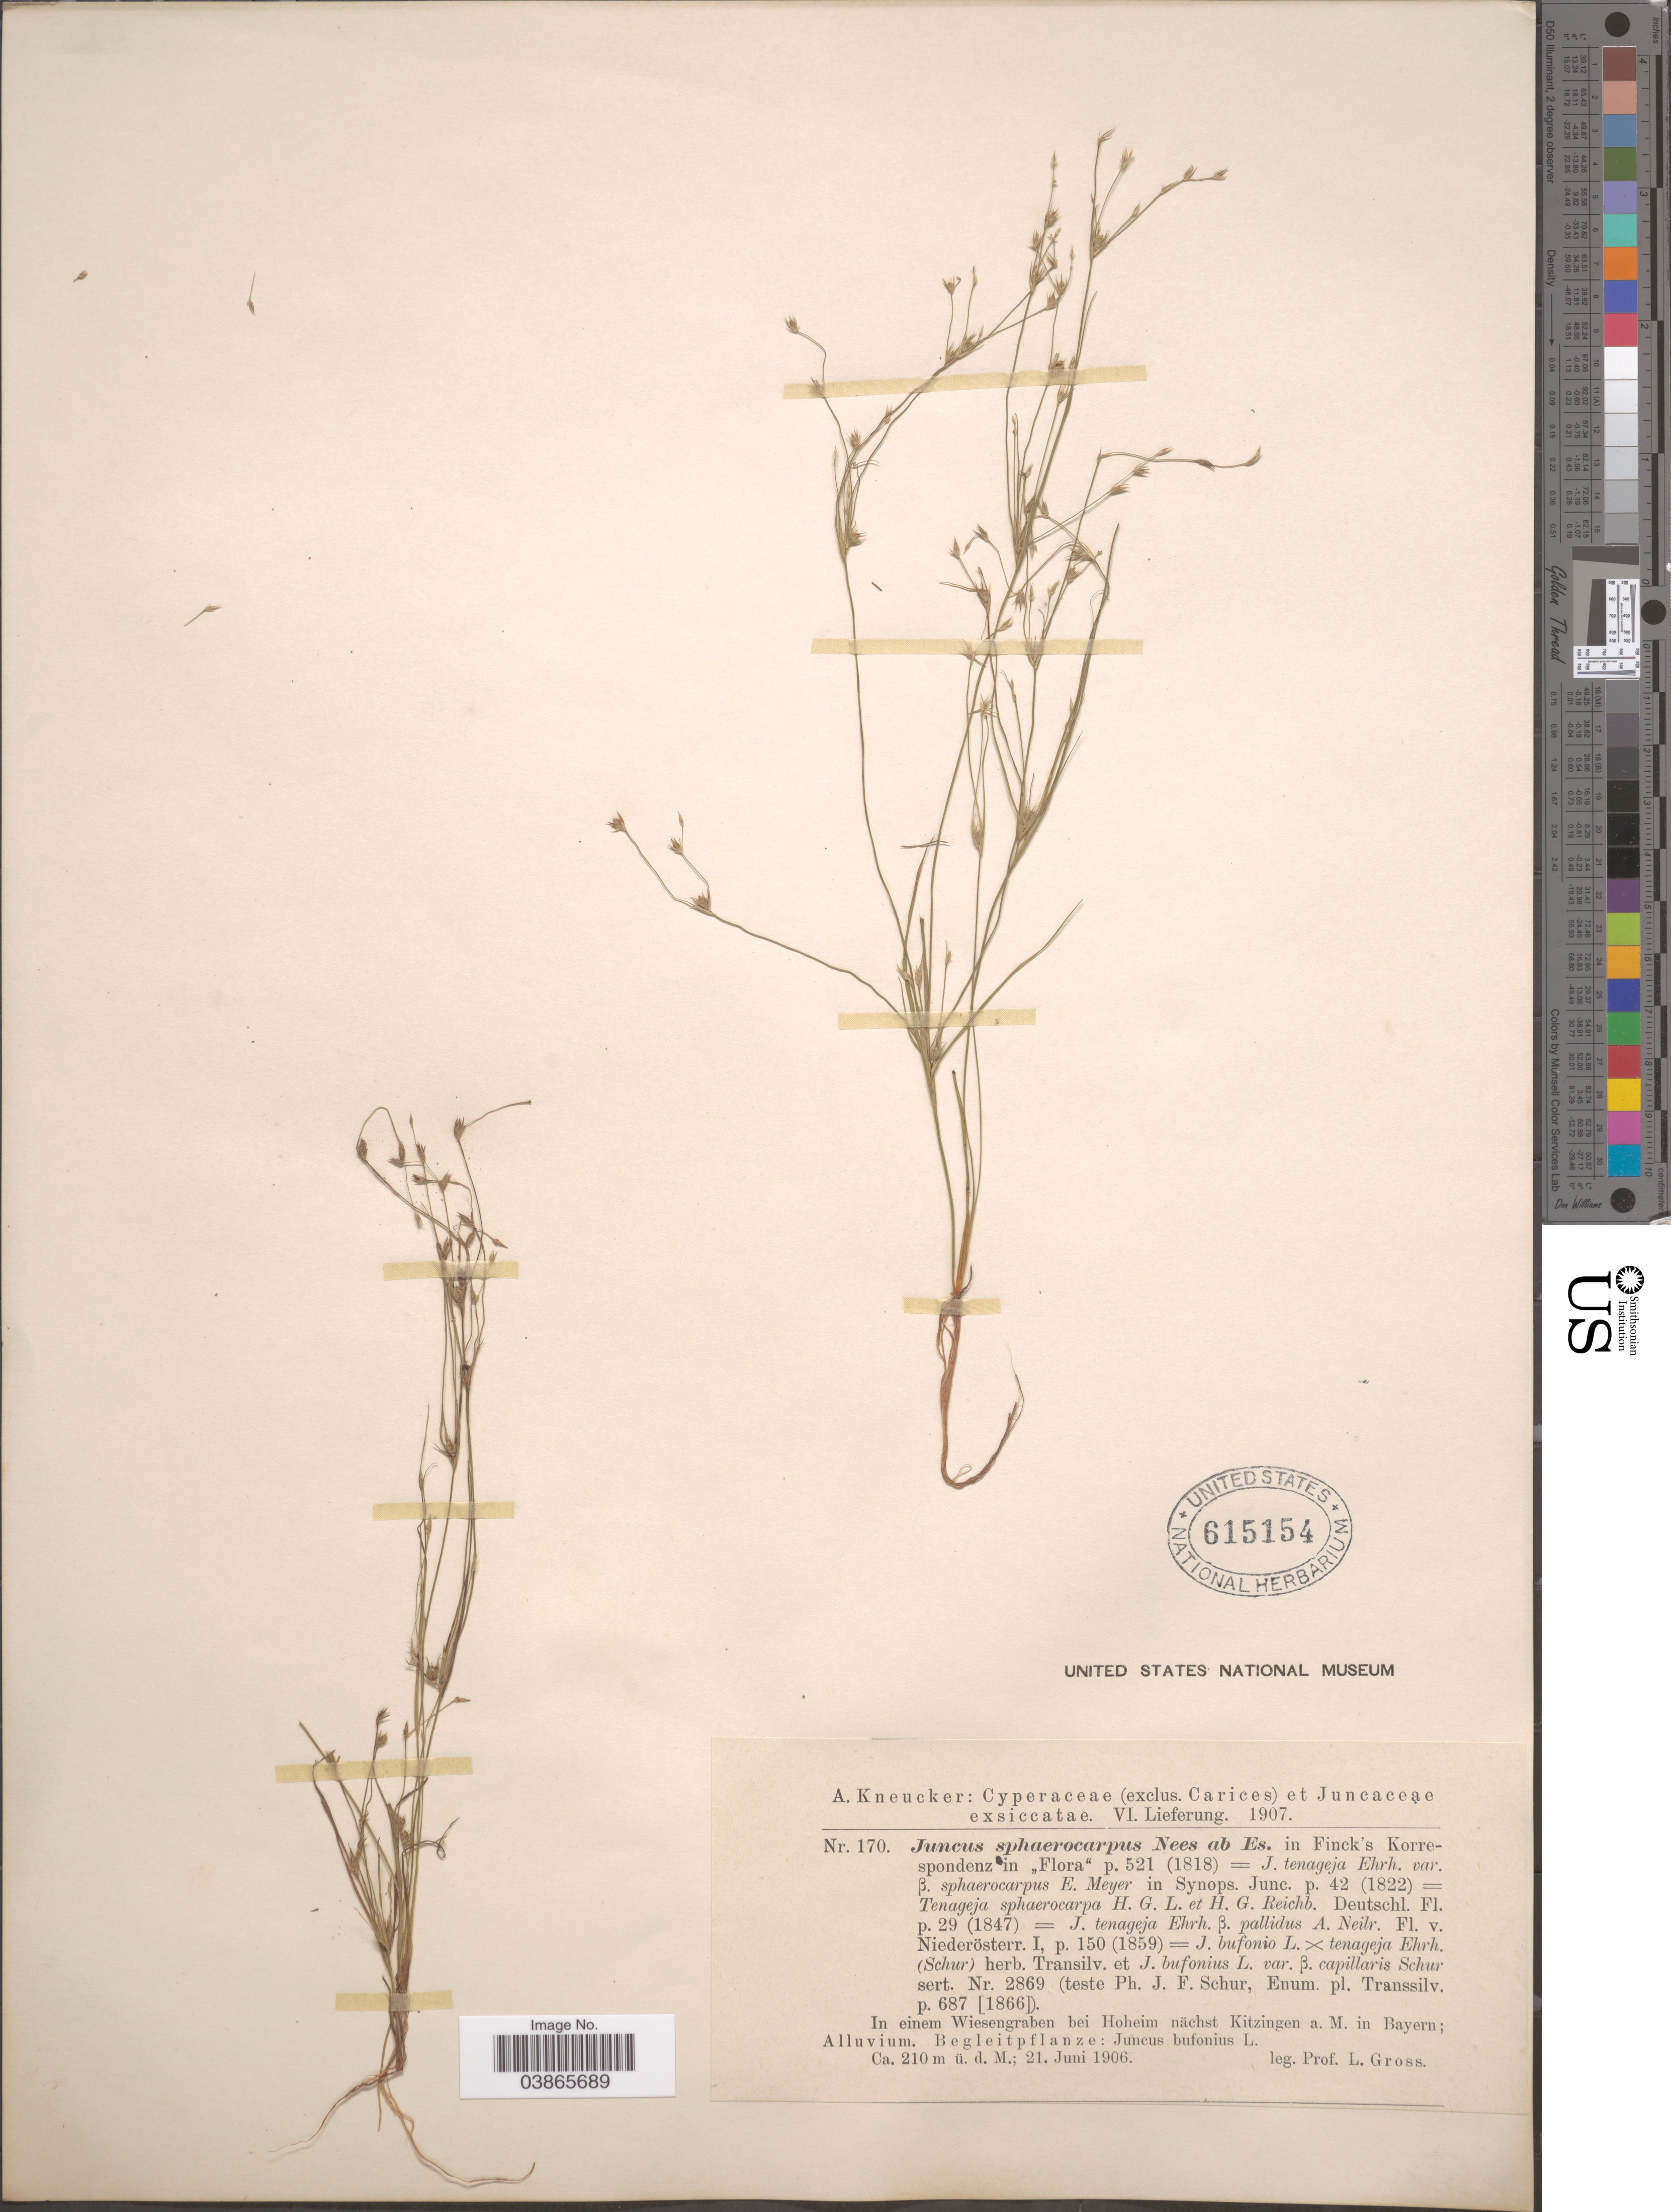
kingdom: Plantae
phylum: Tracheophyta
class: Liliopsida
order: Poales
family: Juncaceae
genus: Juncus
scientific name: Juncus sphaerocarpus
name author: Nees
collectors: L. Gross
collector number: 170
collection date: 1906-06-21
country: Germany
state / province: Bayern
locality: In einem Wiesengraben bei Hoheim nächst Kitzingen a. M. in Bayern; Alluvium. Begleitpflanze.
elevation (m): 210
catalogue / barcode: US 615154